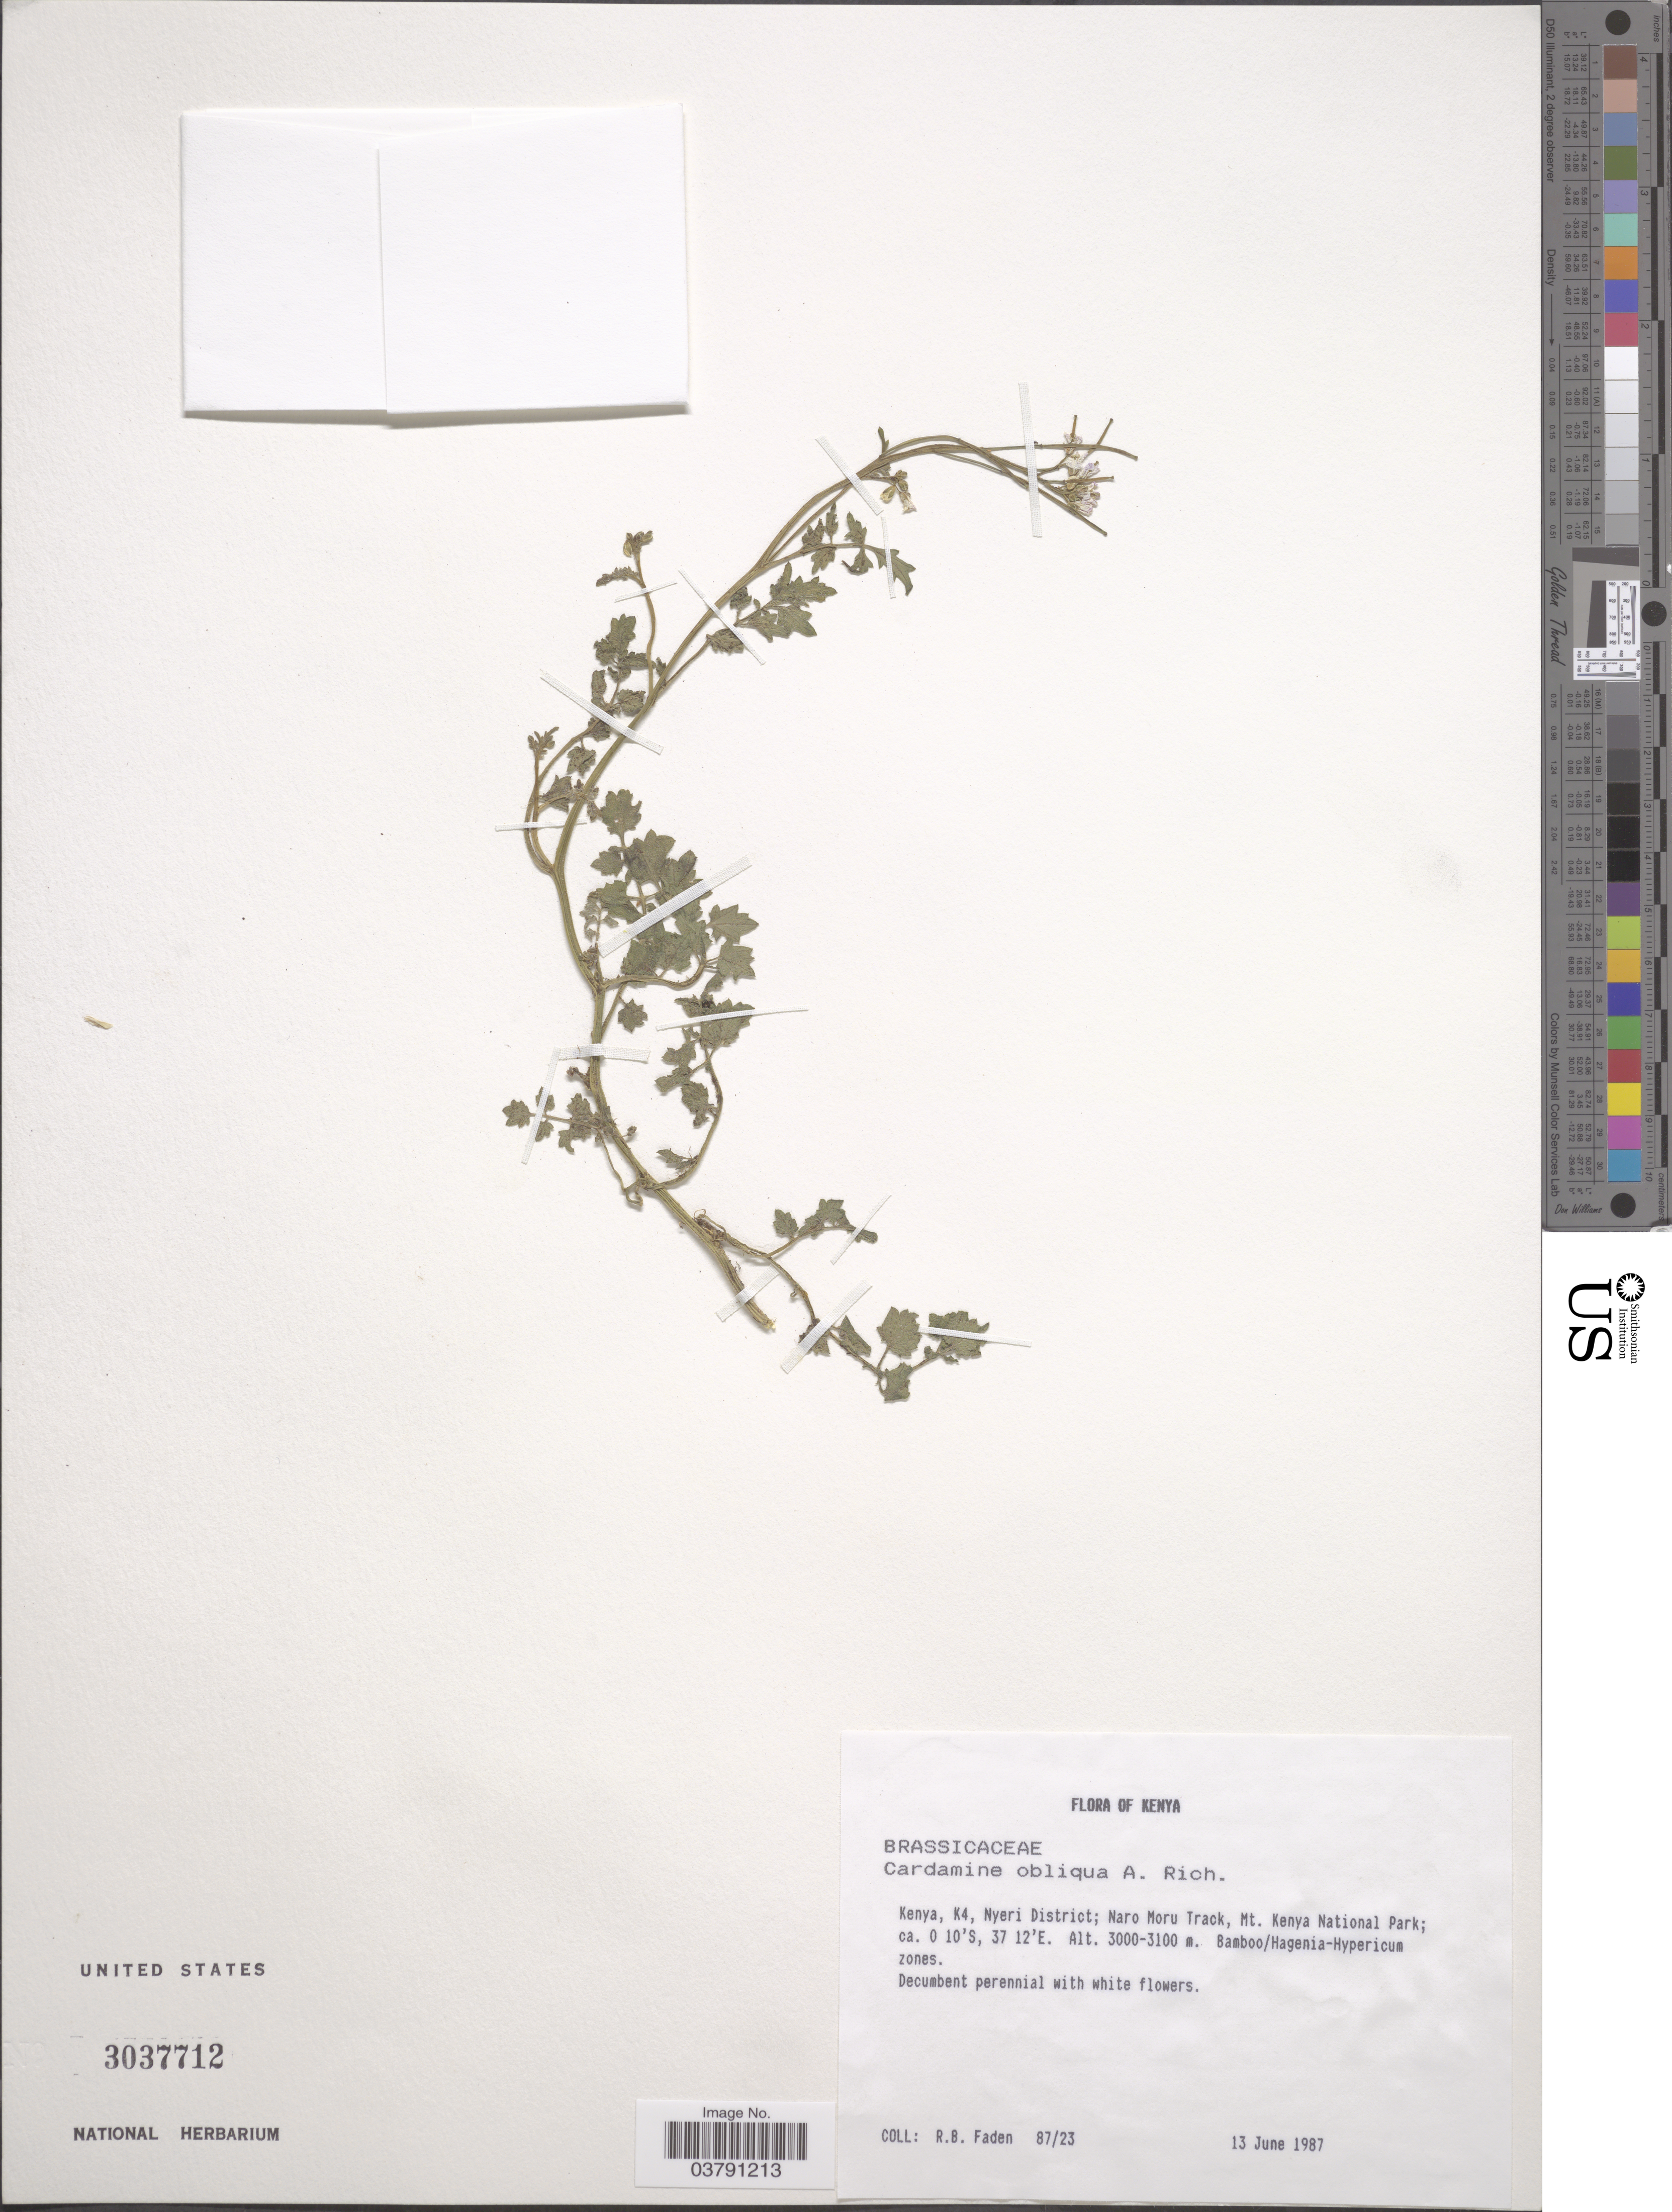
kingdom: Plantae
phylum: Tracheophyta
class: Magnoliopsida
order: Brassicales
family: Brassicaceae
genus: Cardamine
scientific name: Cardamine obliqua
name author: Hochst. ex A. Rich.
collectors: R. B. Faden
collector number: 87/23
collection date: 1987-06-13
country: Kenya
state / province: Nyeri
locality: Kenya, K4, Nyeri District; Naro Moru Track. Mt. Kenya National Park.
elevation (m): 3000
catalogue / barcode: US 3037712